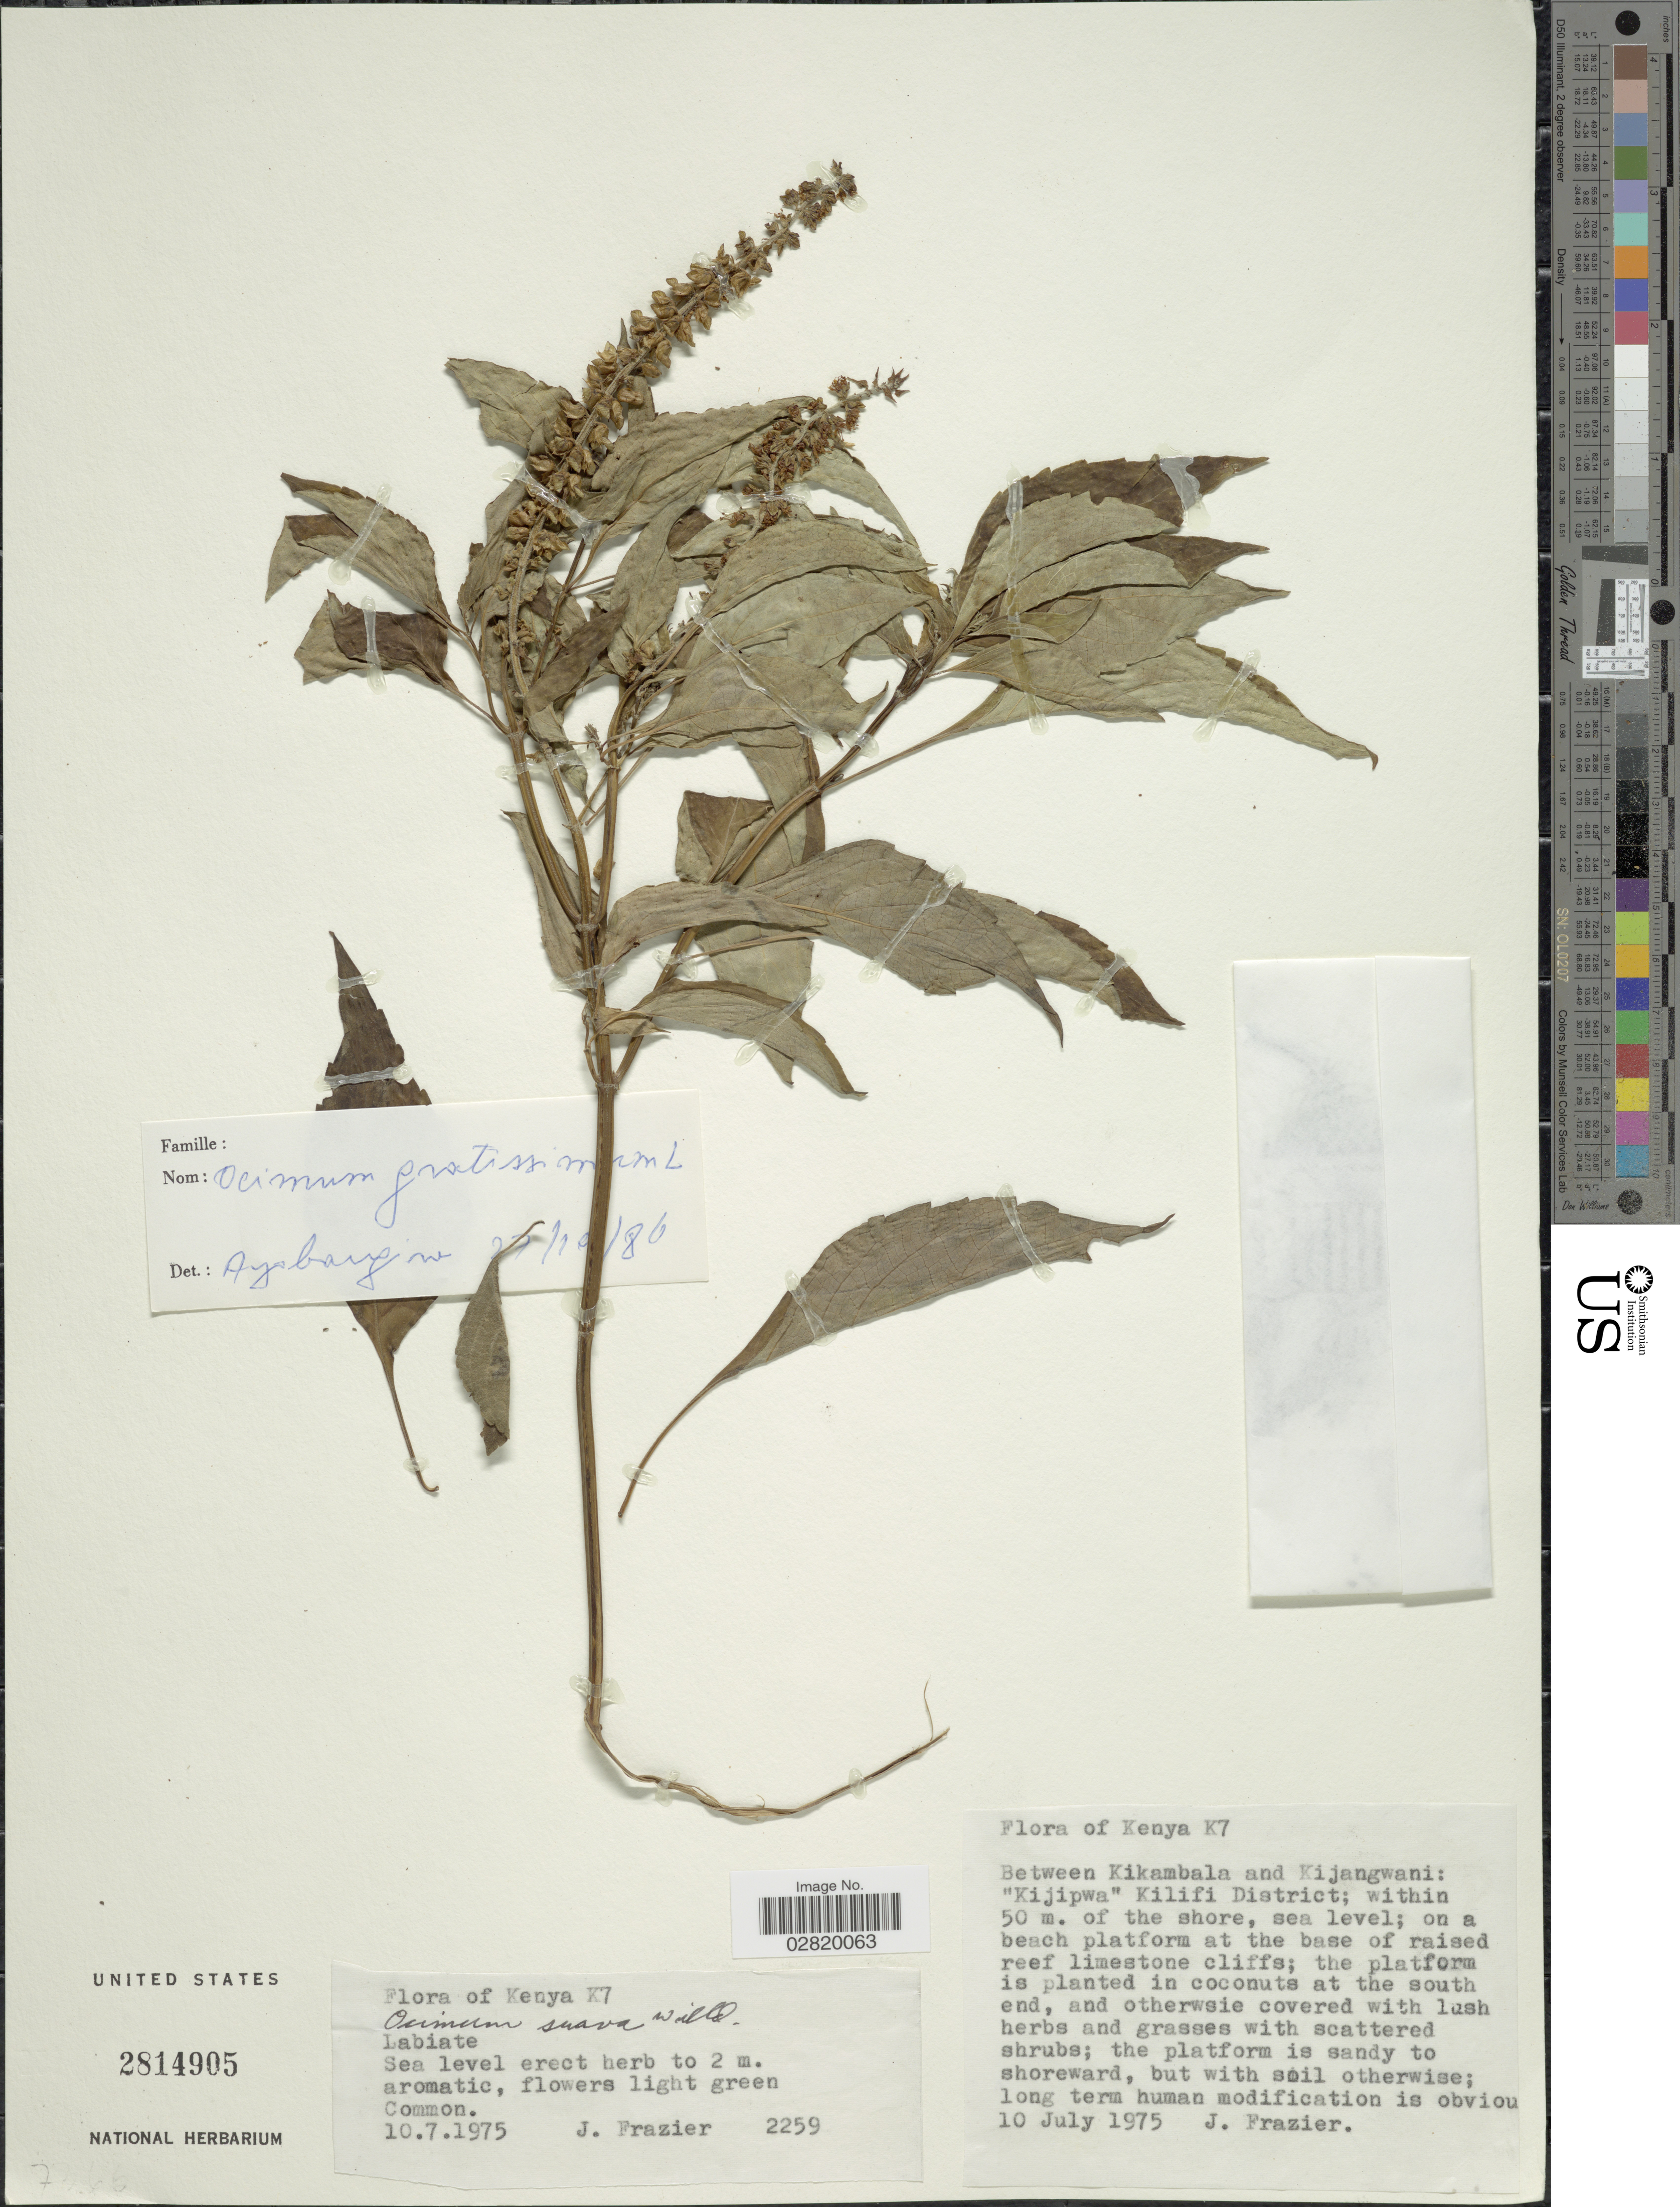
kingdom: Plantae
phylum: Tracheophyta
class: Magnoliopsida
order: Lamiales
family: Lamiaceae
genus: Ocimum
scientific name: Ocimum gratissimum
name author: L.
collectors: J. Frazier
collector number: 2259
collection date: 1975-07-10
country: Kenya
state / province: Kilifi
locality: Kenya K7, Between Kikambala and Kijangwani, Kijipwa Kilifi District.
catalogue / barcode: US 2814905